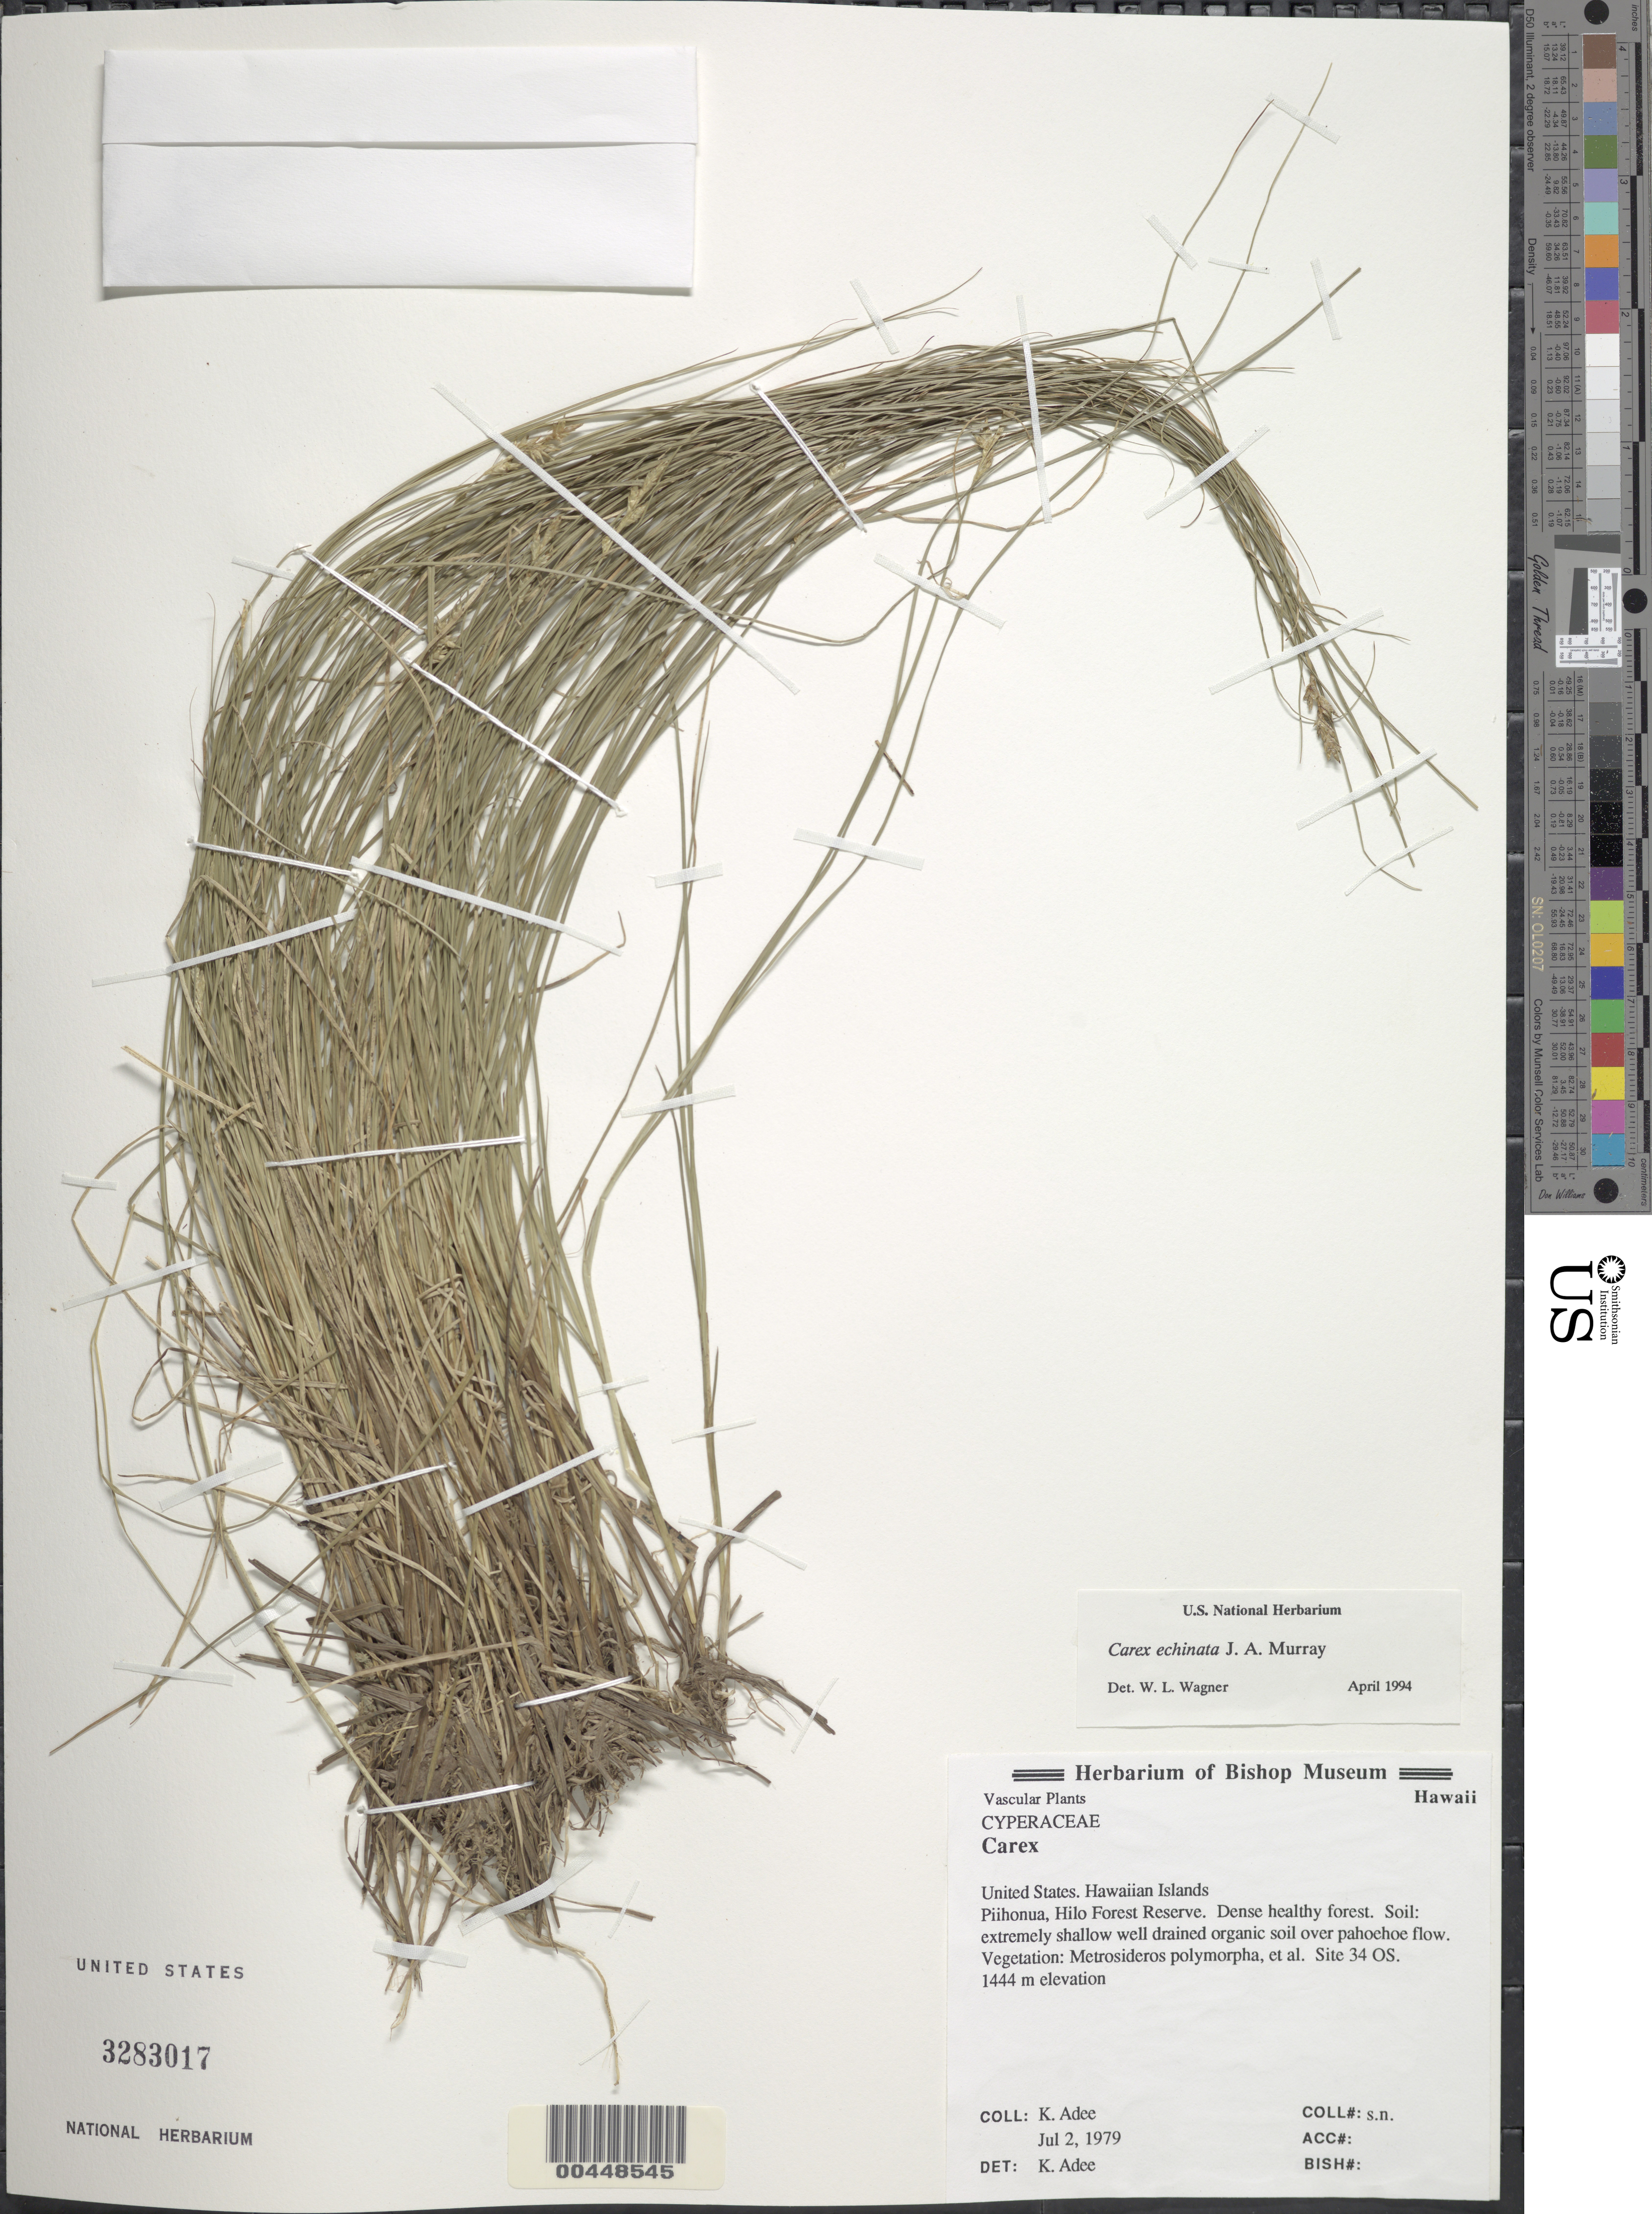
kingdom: Plantae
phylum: Tracheophyta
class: Liliopsida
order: Poales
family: Cyperaceae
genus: Carex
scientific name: Carex echinata subsp. echinata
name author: Murray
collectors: K. Adee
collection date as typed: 2 Jul 1979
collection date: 1979-07-02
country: United States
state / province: Hawaii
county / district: Hawaii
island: Hawaii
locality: Piihonua, Hilo Forest Reserve, Site 34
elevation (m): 1444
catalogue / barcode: US 3283017